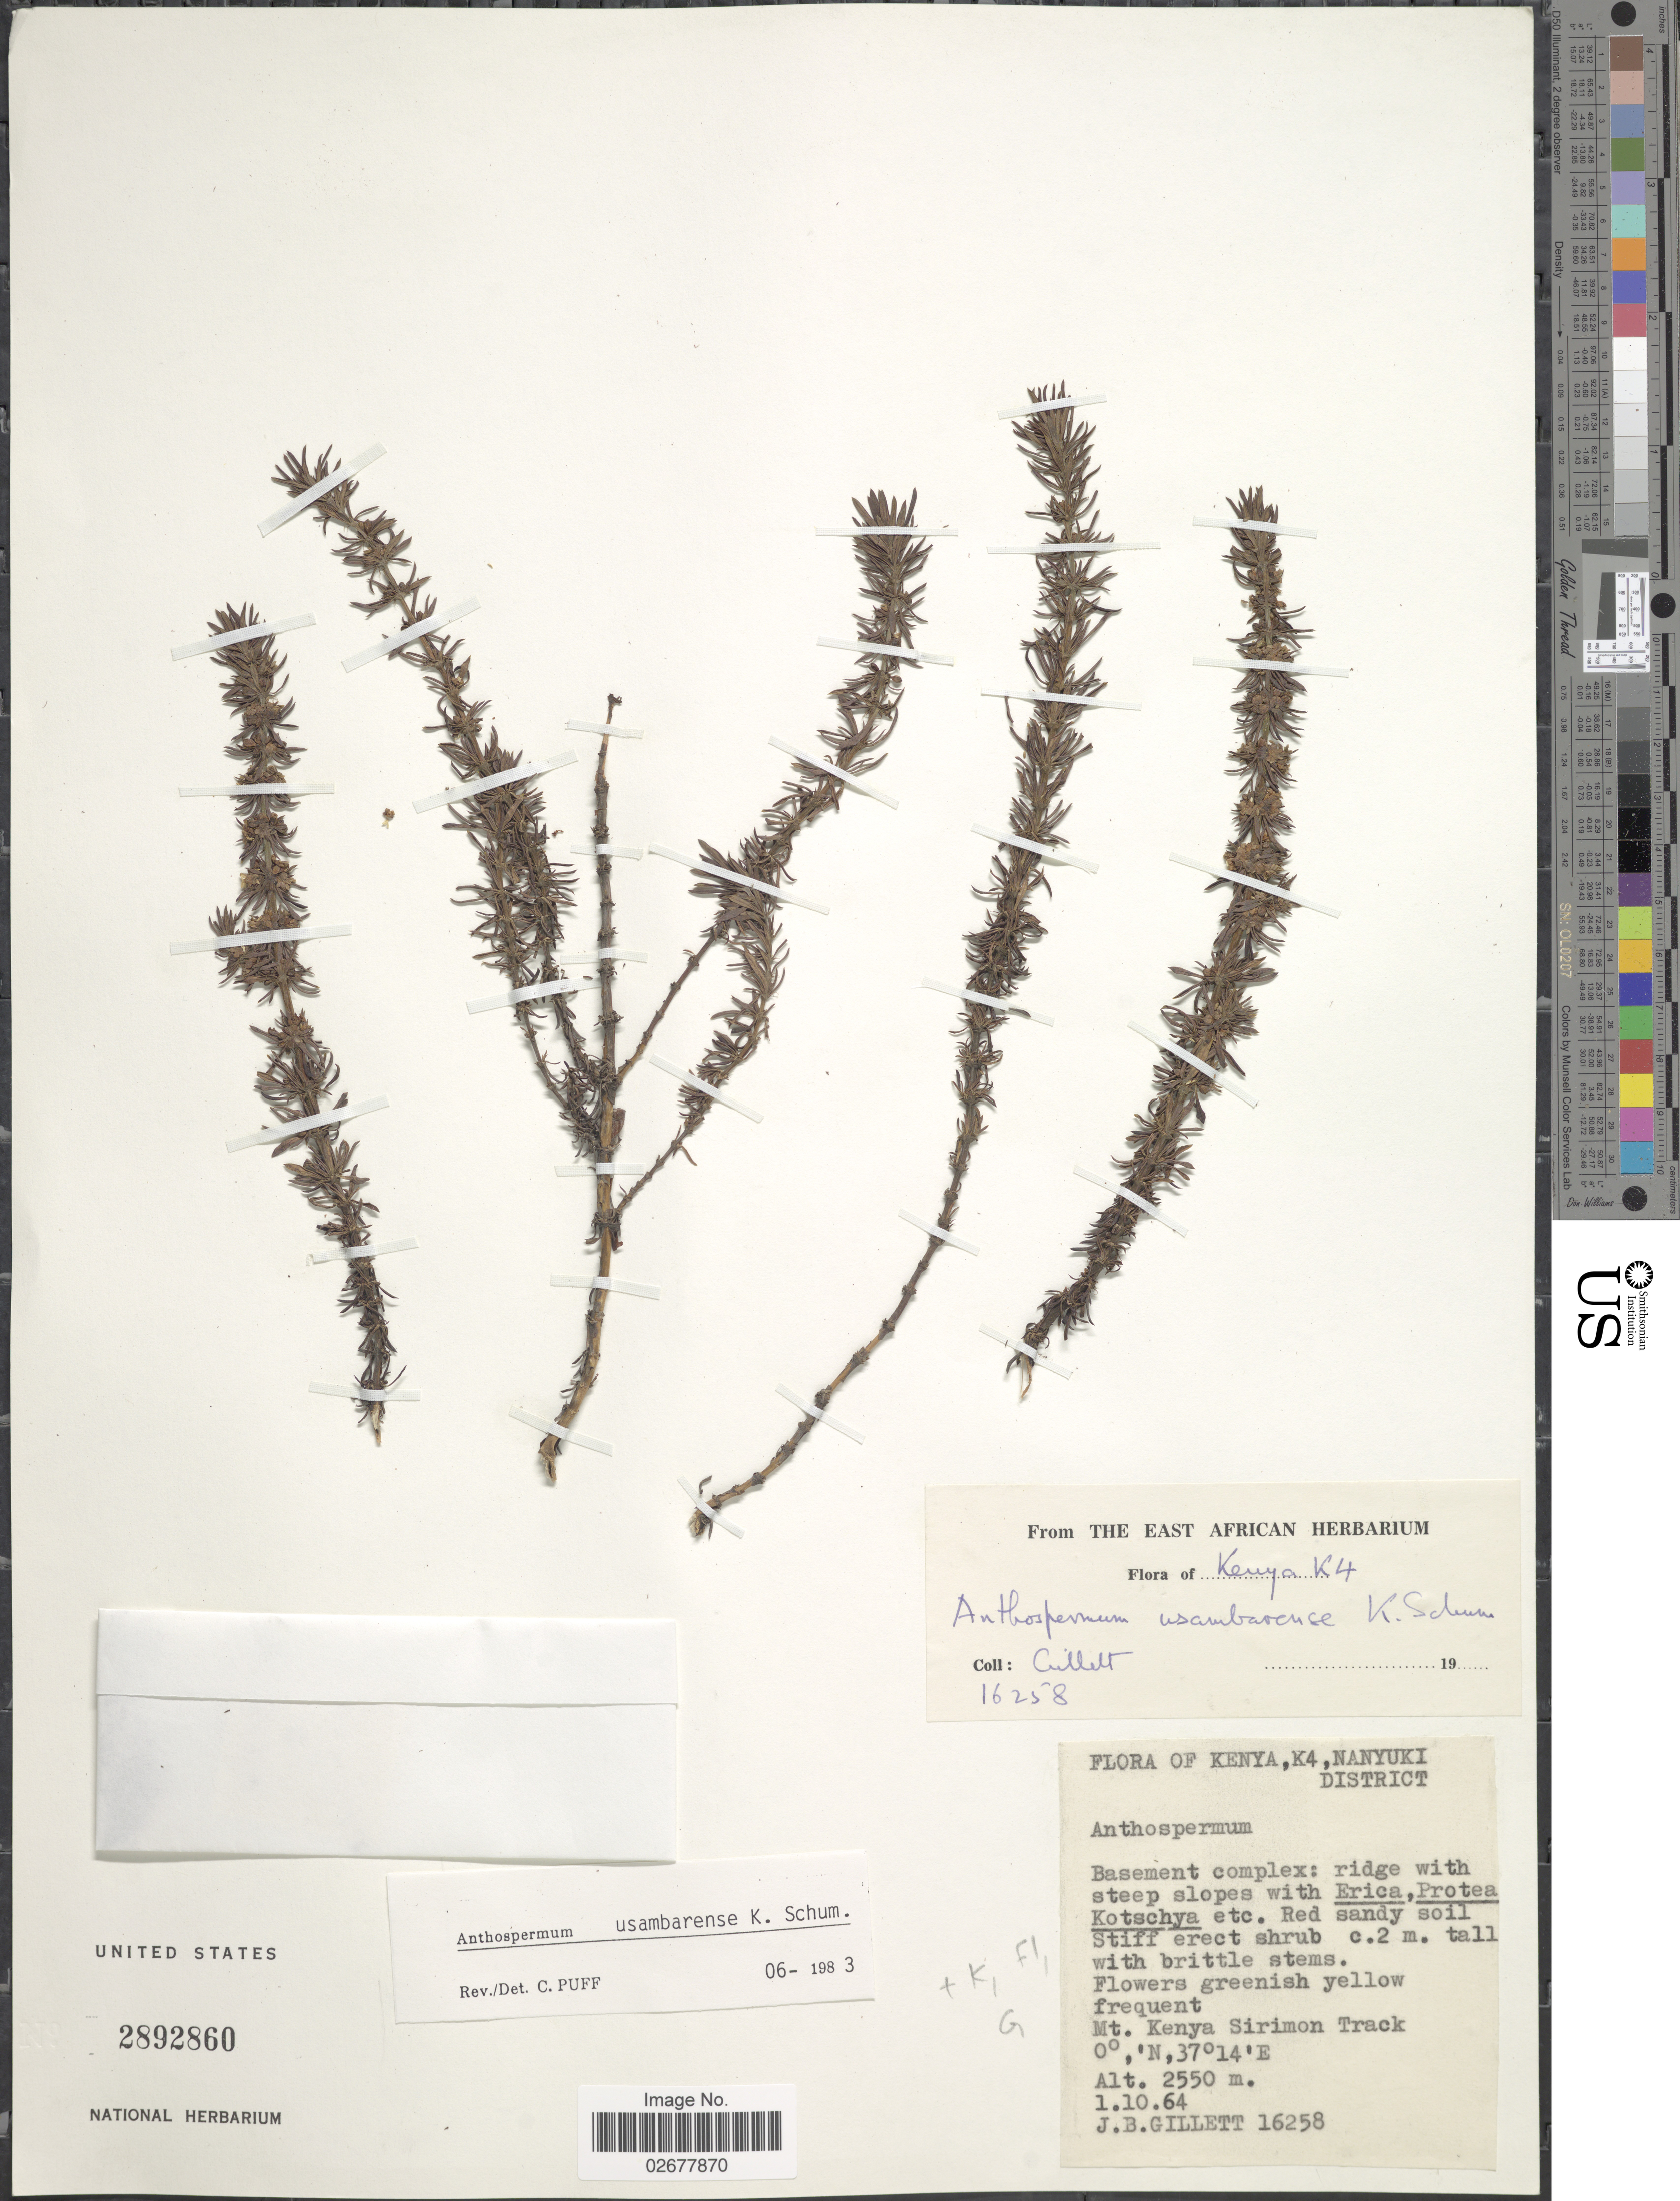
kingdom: Plantae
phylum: Tracheophyta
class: Magnoliopsida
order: Gentianales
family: Rubiaceae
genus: Anthospermum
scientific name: Anthospermum usambarense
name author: K. Schum.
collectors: J. B. Gillett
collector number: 16258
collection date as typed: Transcribed d/m/y: 1/10/64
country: Kenya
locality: K4, nanyuki District, Basement complex: ridge with steep slopes, Mt Kenya Sirimon Track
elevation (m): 2550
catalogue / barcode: US 2892860